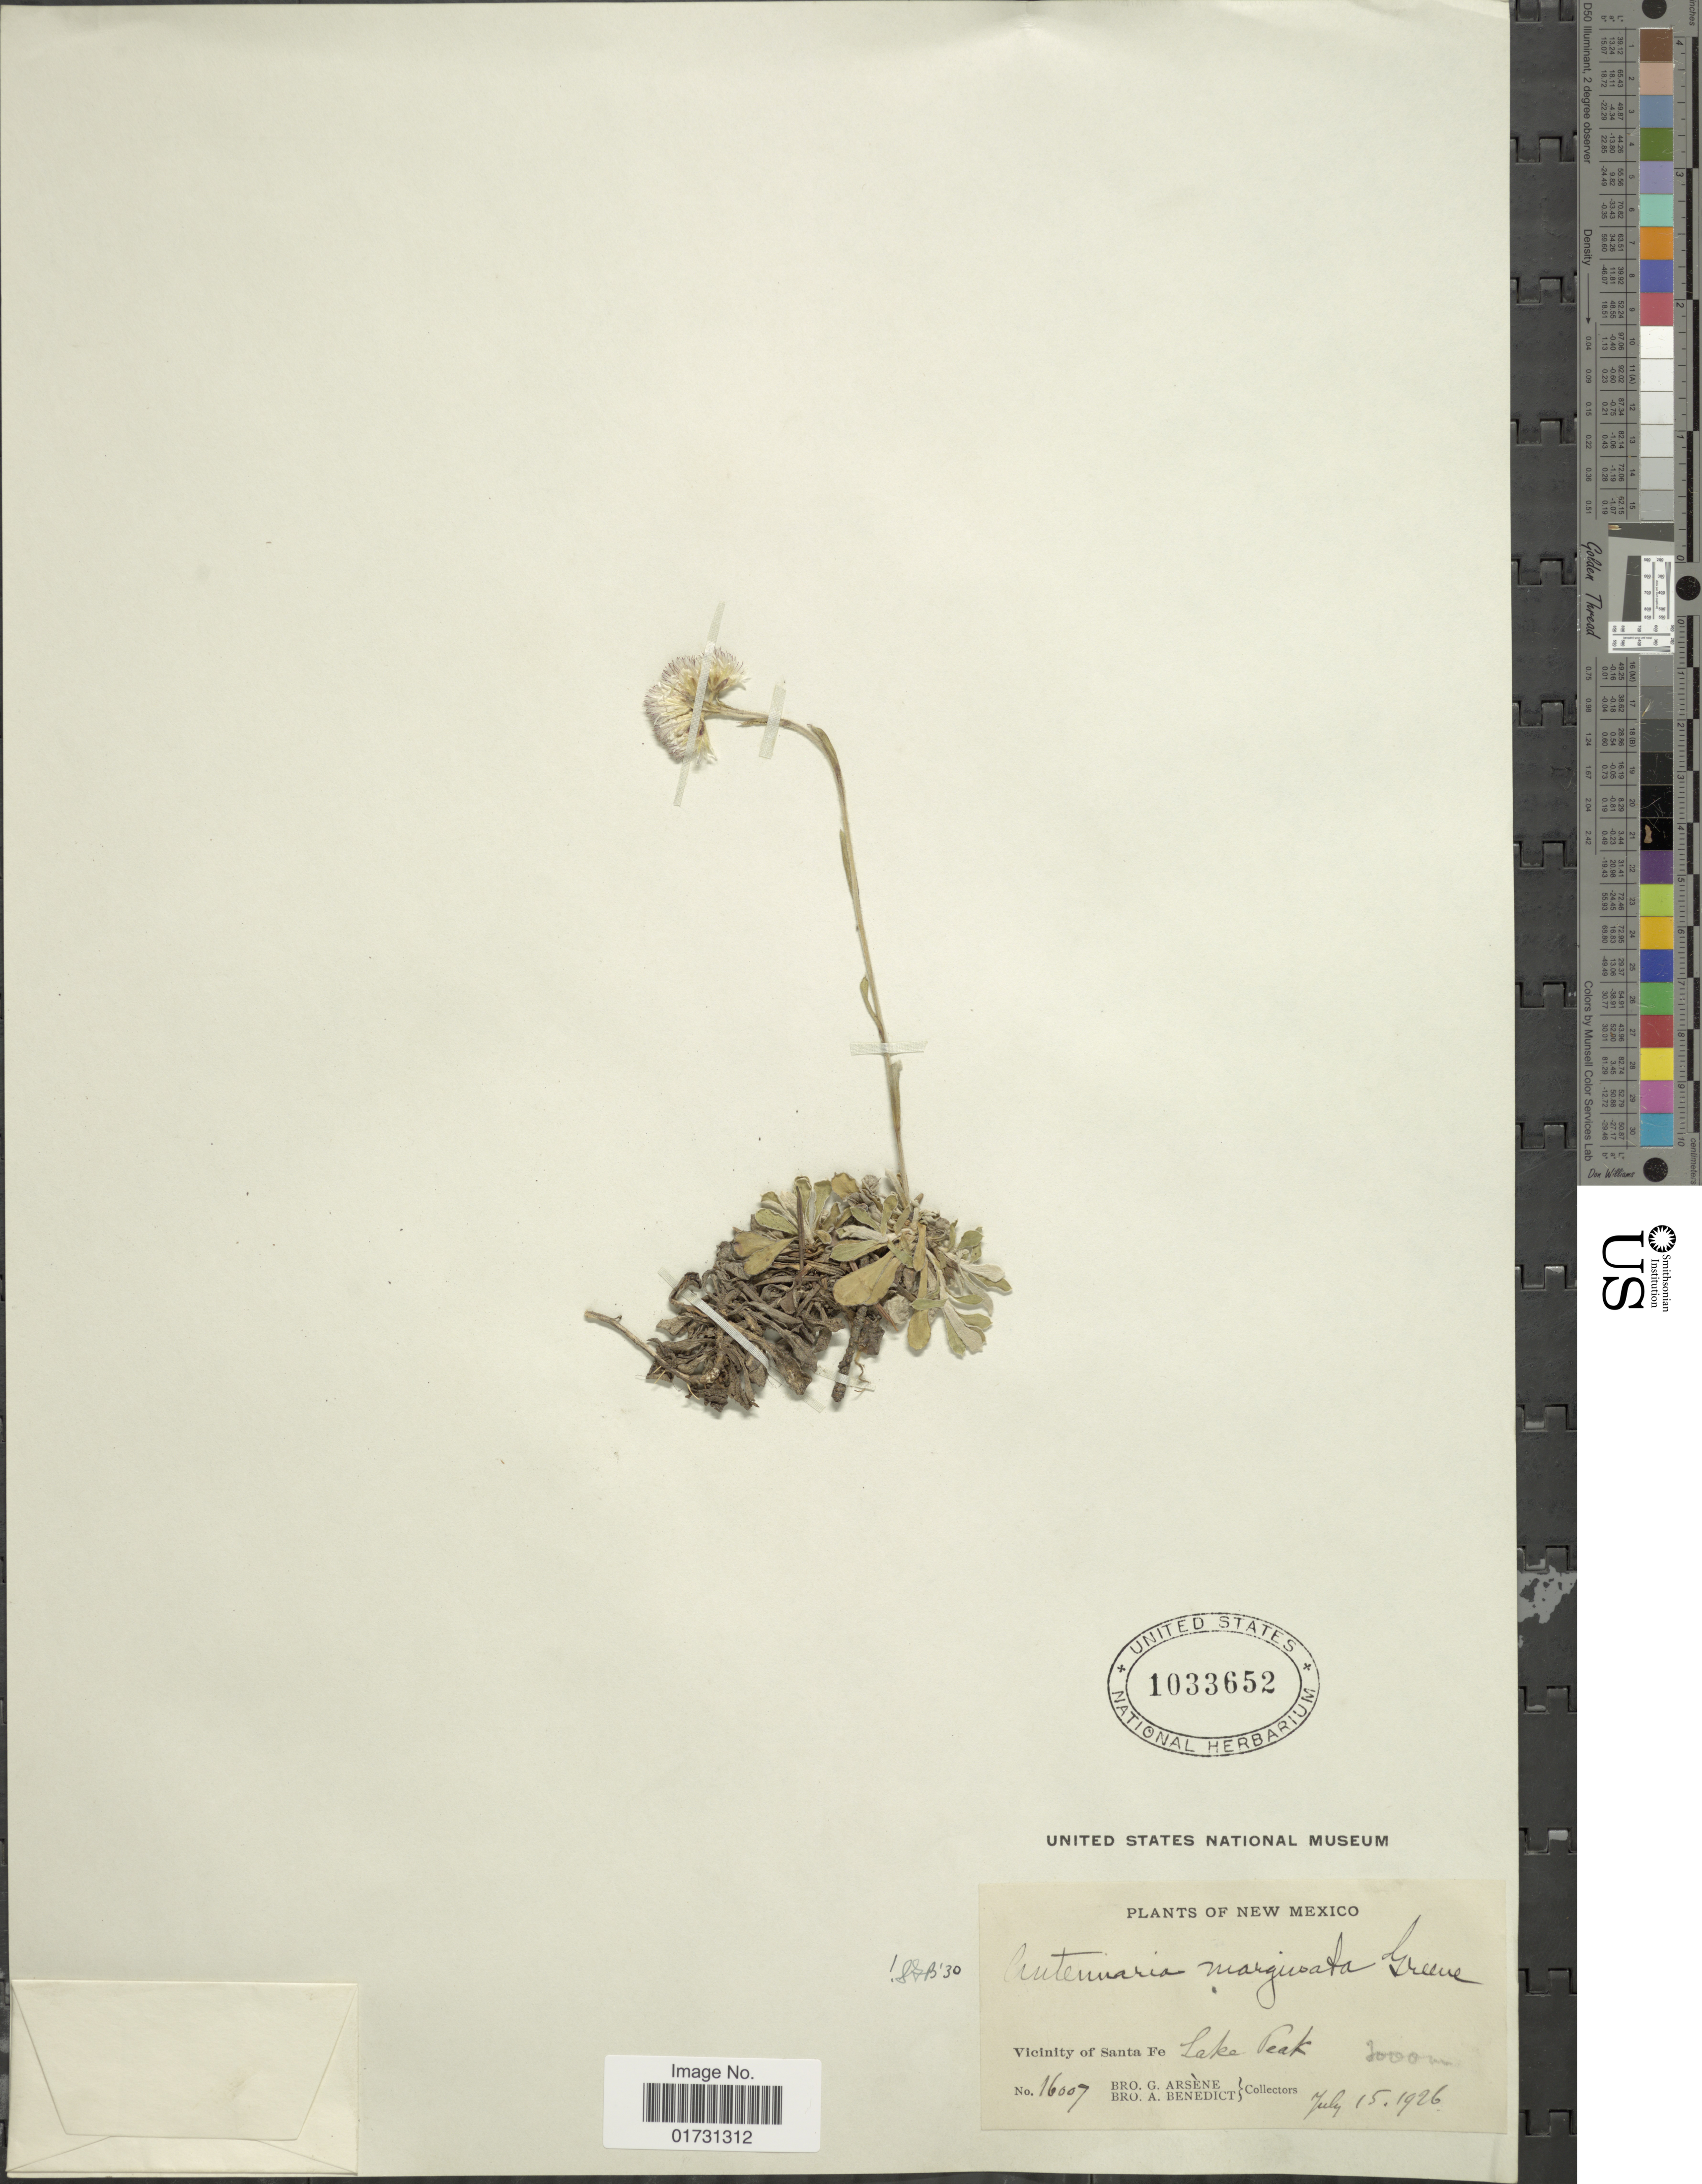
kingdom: Plantae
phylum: Tracheophyta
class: Magnoliopsida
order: Asterales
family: Asteraceae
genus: Antennaria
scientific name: Antennaria marginata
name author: Greene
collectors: Bro. G. Arsène & Bro. Benedict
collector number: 16007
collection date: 1926-07-15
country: United States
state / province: New Mexico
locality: Vicinity of Santa Fe, Lake Peak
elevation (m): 3000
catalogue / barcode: US 1033652